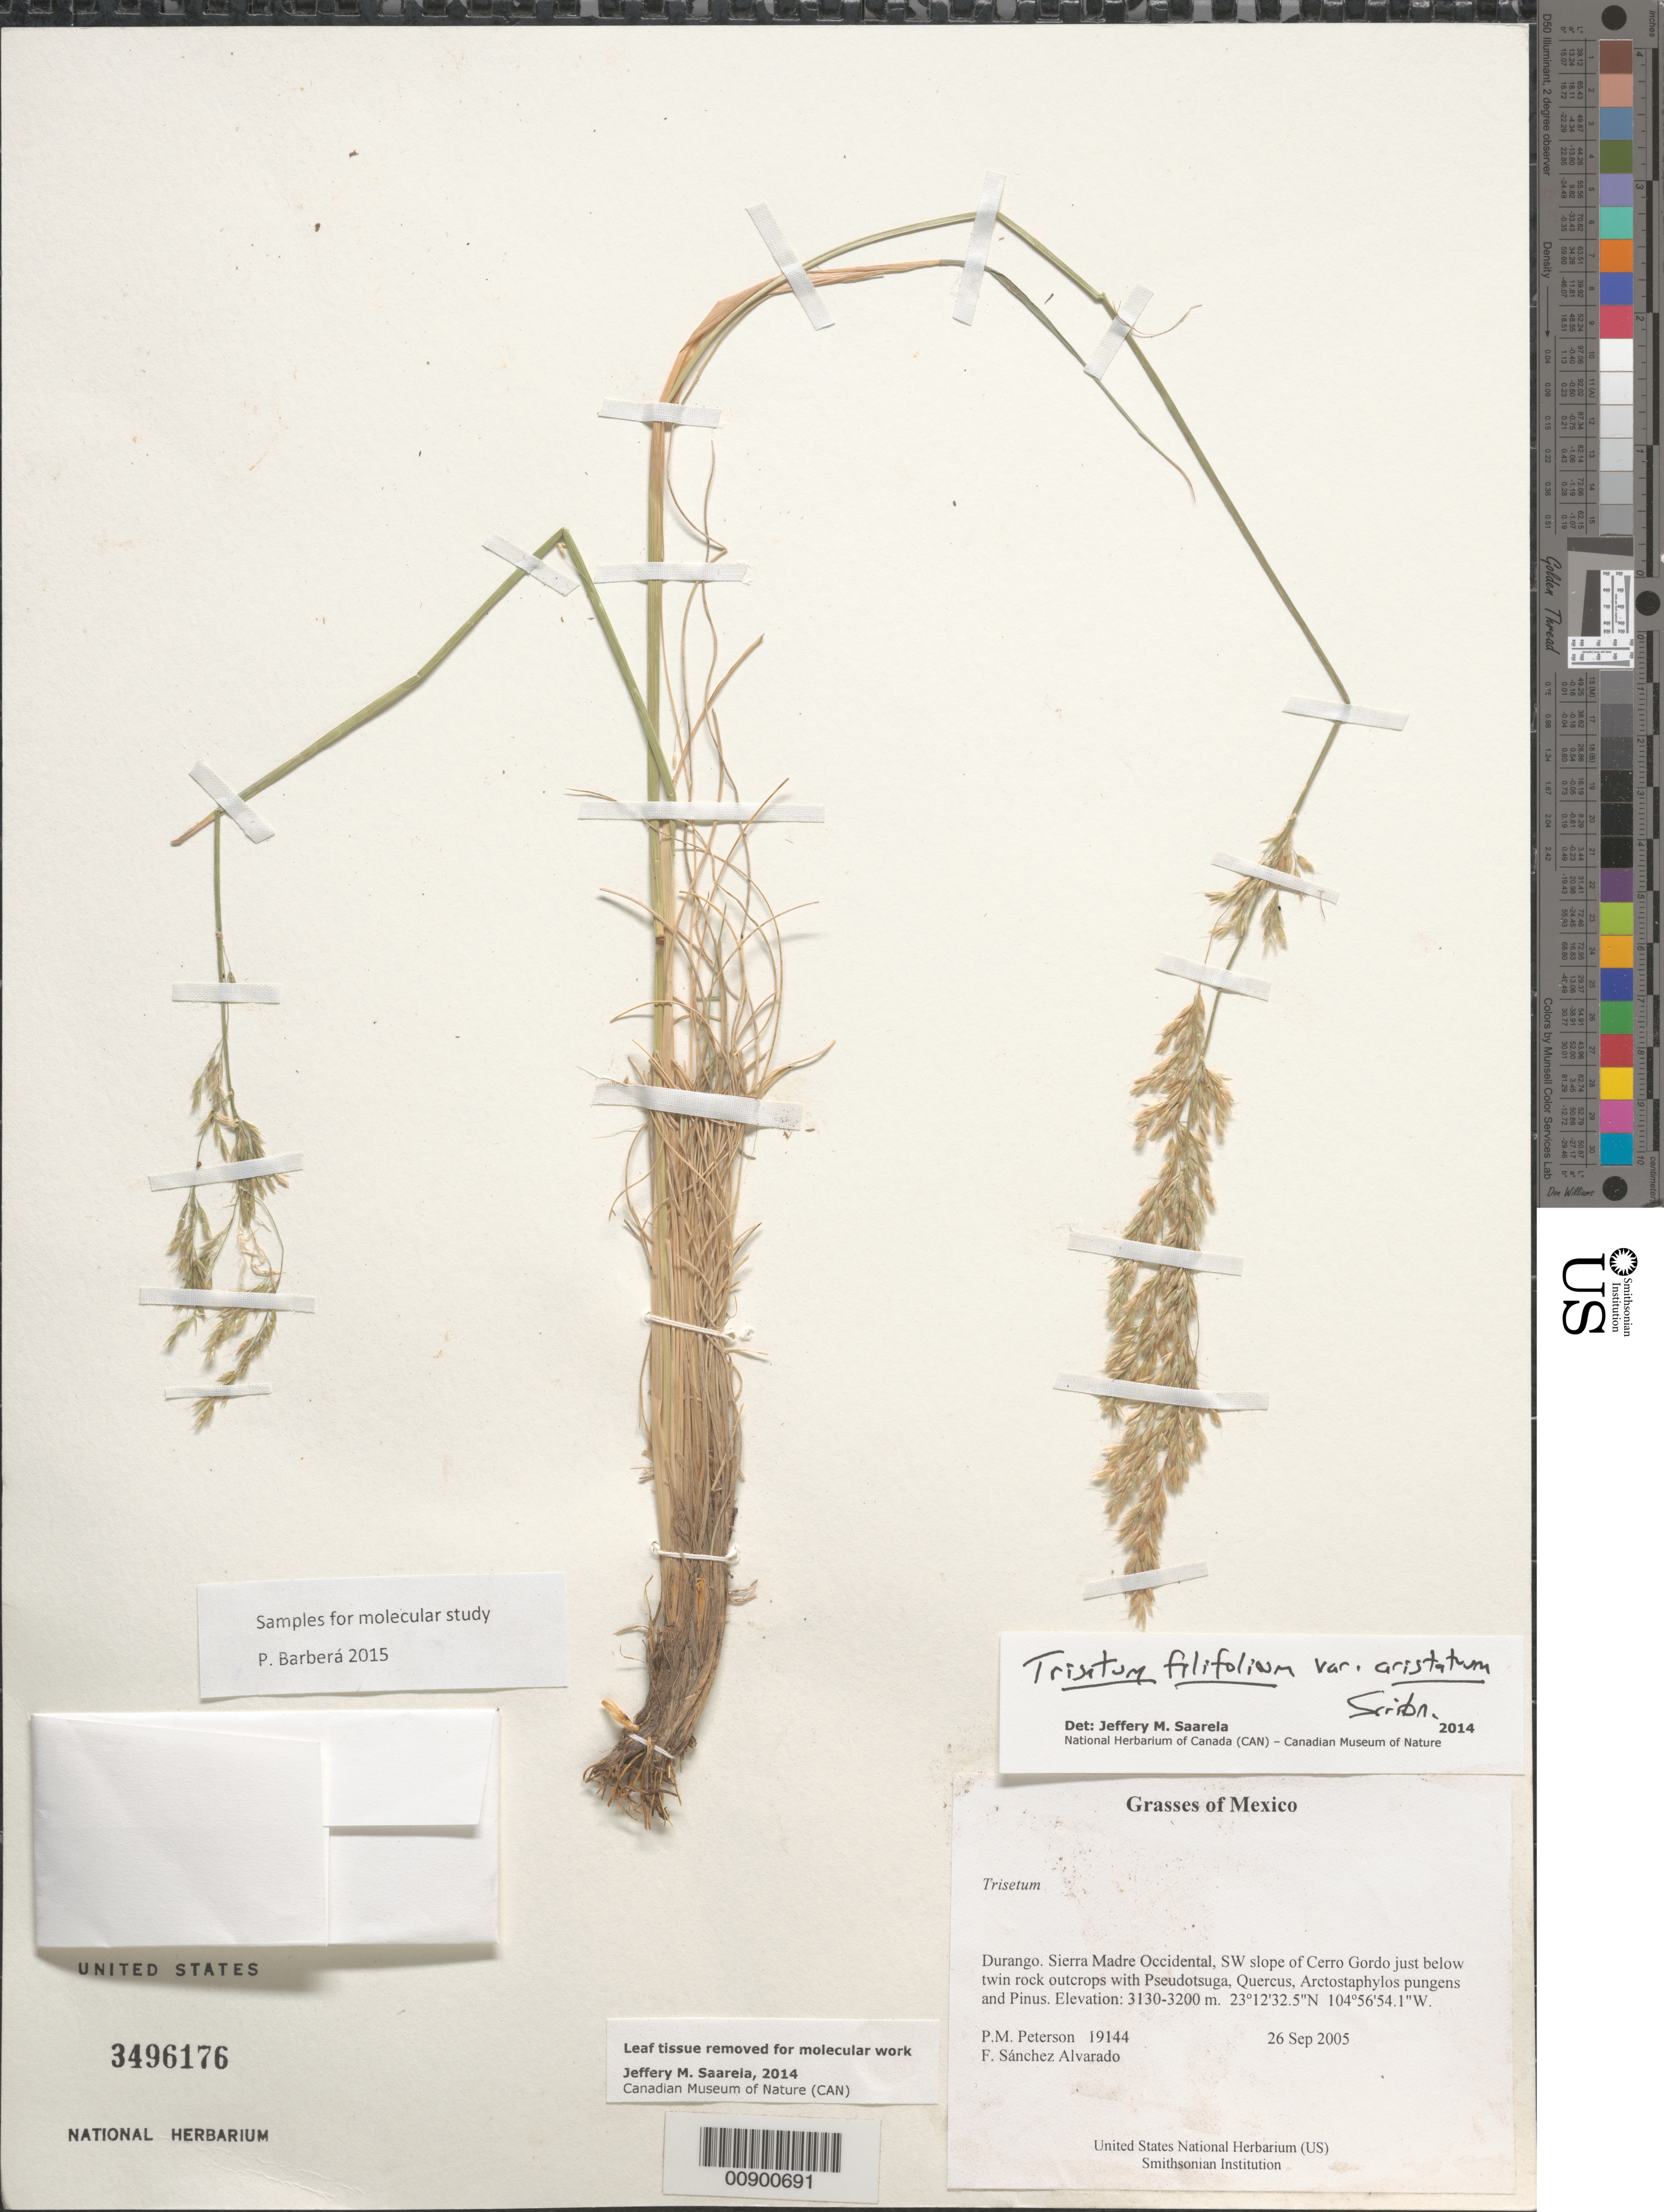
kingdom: Plantae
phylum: Tracheophyta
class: Liliopsida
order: Poales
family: Poaceae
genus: Trisetum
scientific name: Trisetum filifolium var. aristatum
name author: Scribn. ex W.J. Beal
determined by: Saarela, J. M., (CAN), Canadian Museum of Nature (CANADA)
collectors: P. M. Peterson & F. Sánchez Alvarado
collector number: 19144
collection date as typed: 26 Sep 2005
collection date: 2005-09-26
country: Mexico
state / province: Durango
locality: Sierra Madre Occidental, SW slope of Cerro Gordo just below twin rock outcrops with Pseudotsuga, Quercus, Arctostaphylos pungens and Pinus.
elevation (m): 3130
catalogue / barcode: US 3496176